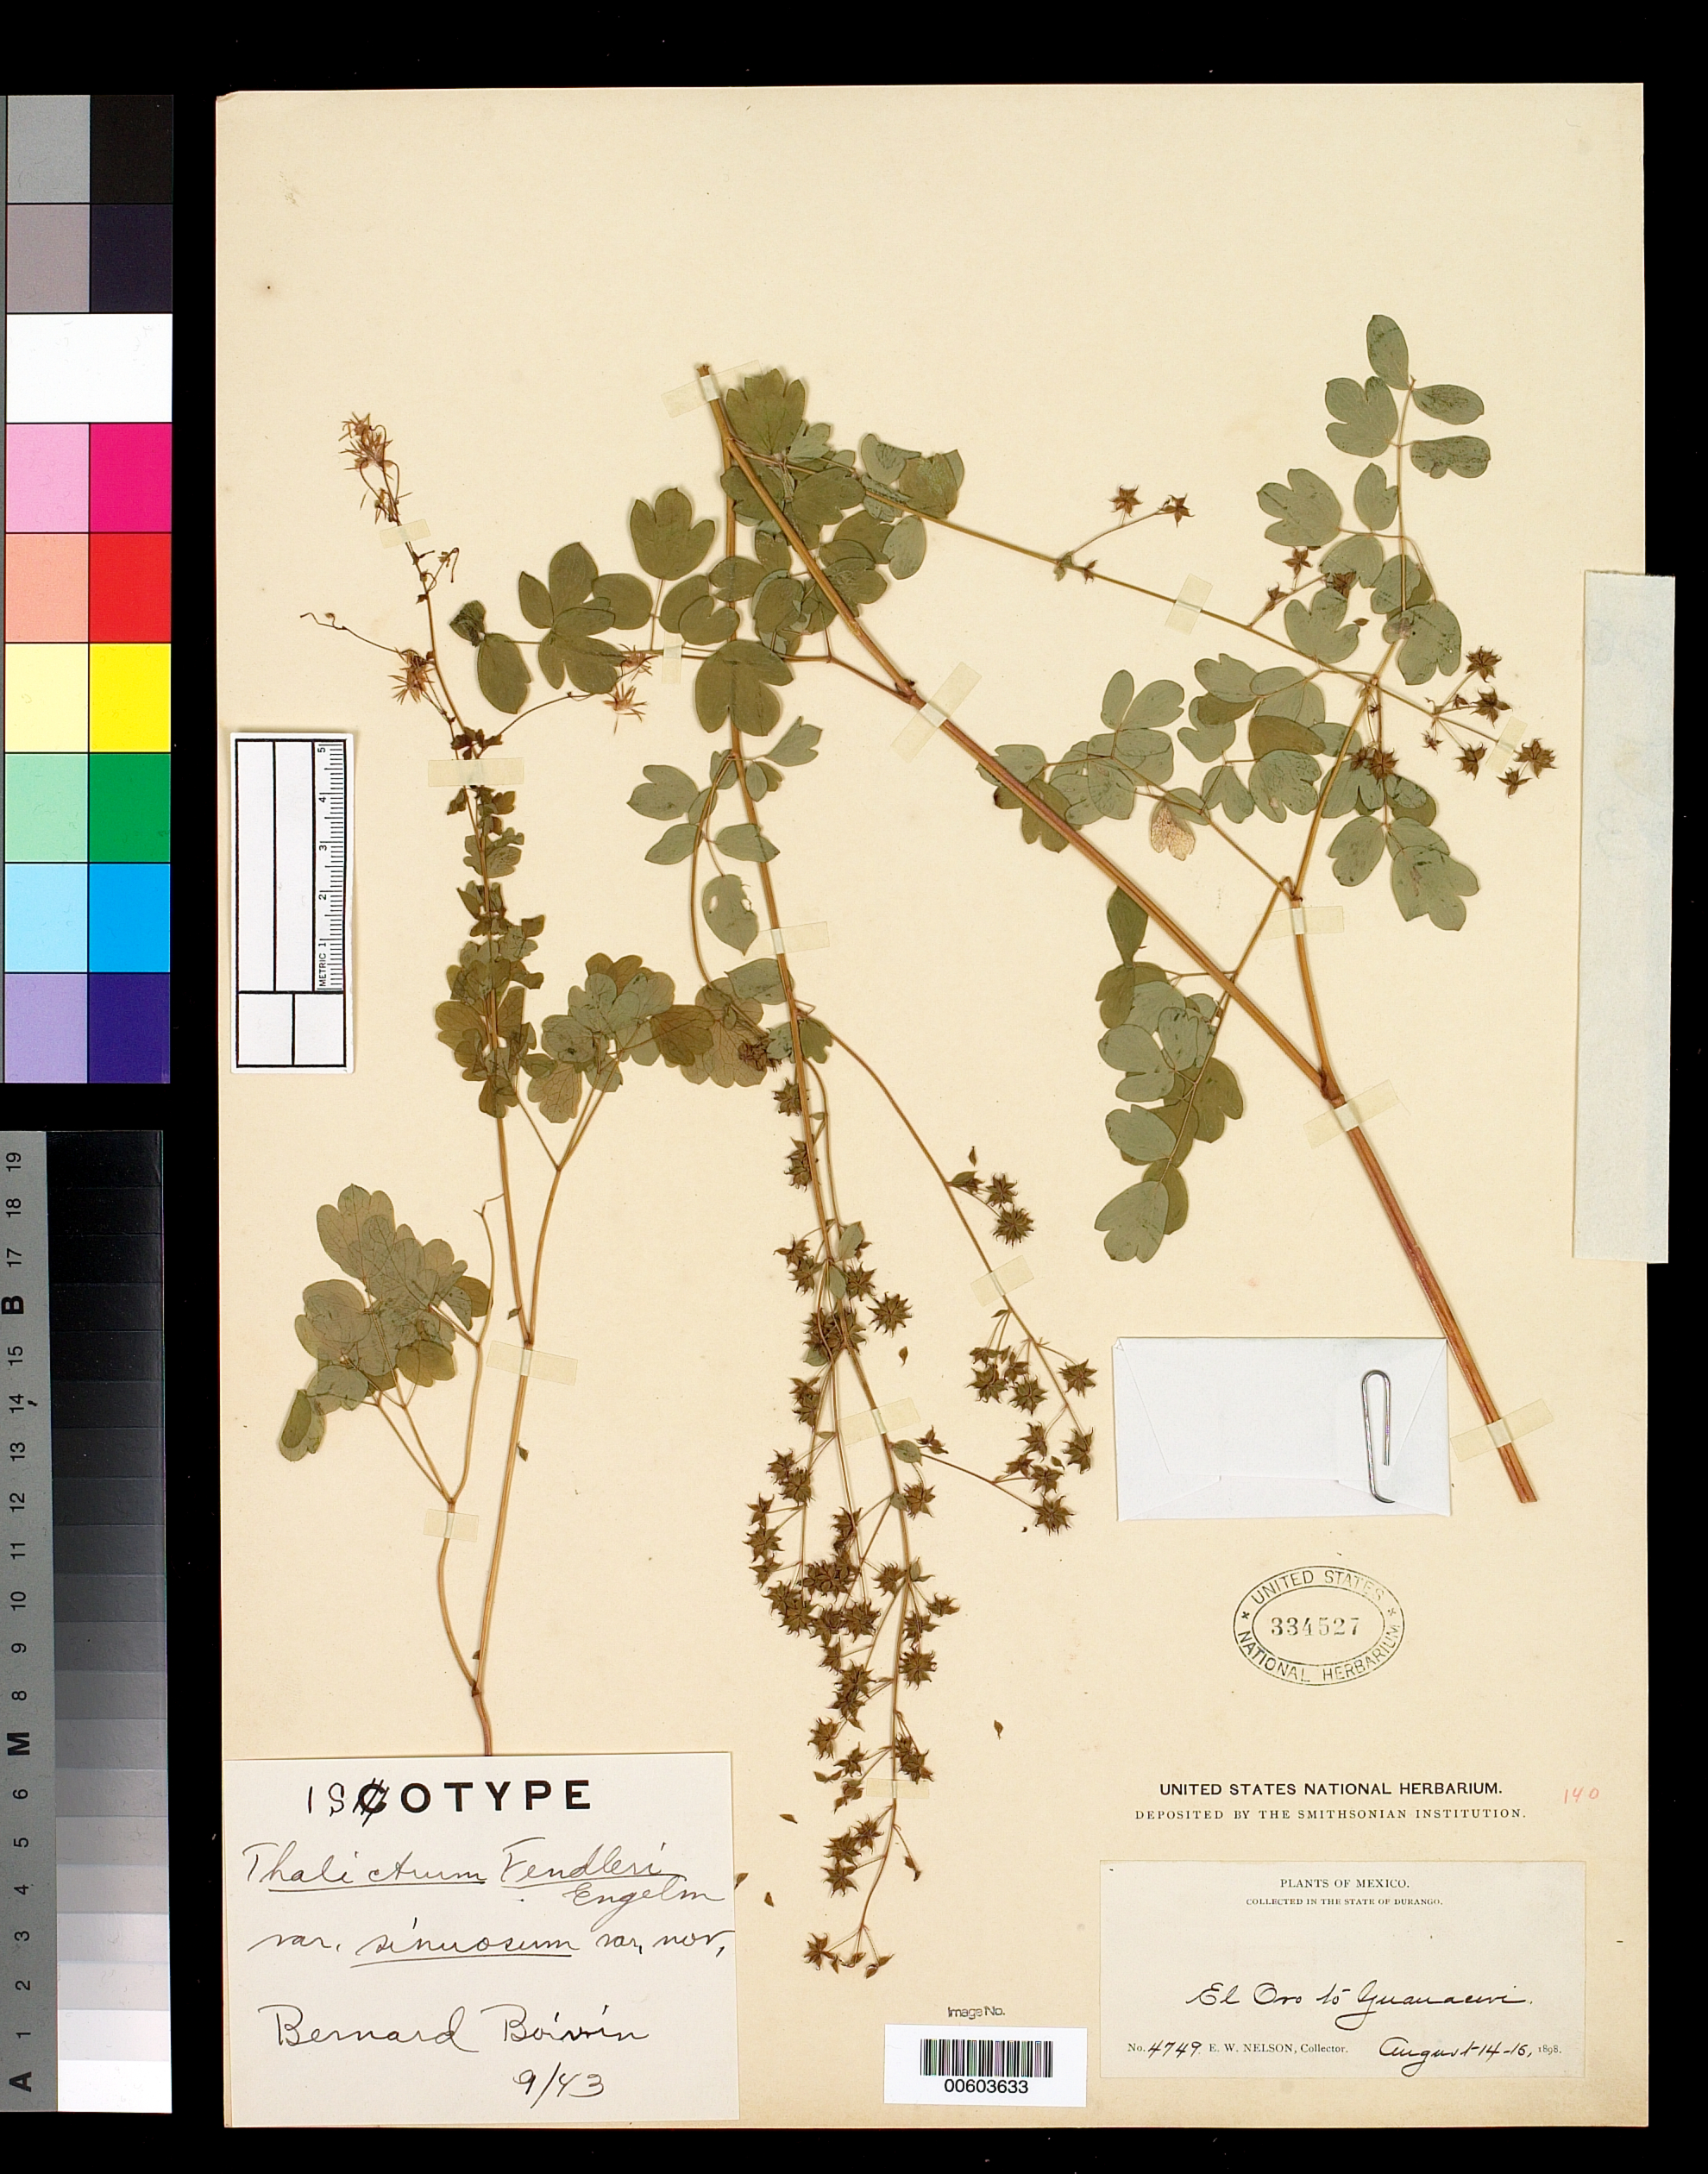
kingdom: Plantae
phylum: Tracheophyta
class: Magnoliopsida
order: Ranunculales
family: Ranunculaceae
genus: Thalictrum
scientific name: Thalictrum fendleri var. sinuosum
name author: B. Boivin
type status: Isotype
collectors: E. W. Nelson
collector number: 4749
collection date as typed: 14 Aug 1898 to 16 Aug 1898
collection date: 1898-08-14/1898-08-16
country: Mexico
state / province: Durango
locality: El Oro to Guanacevi.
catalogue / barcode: US 334527